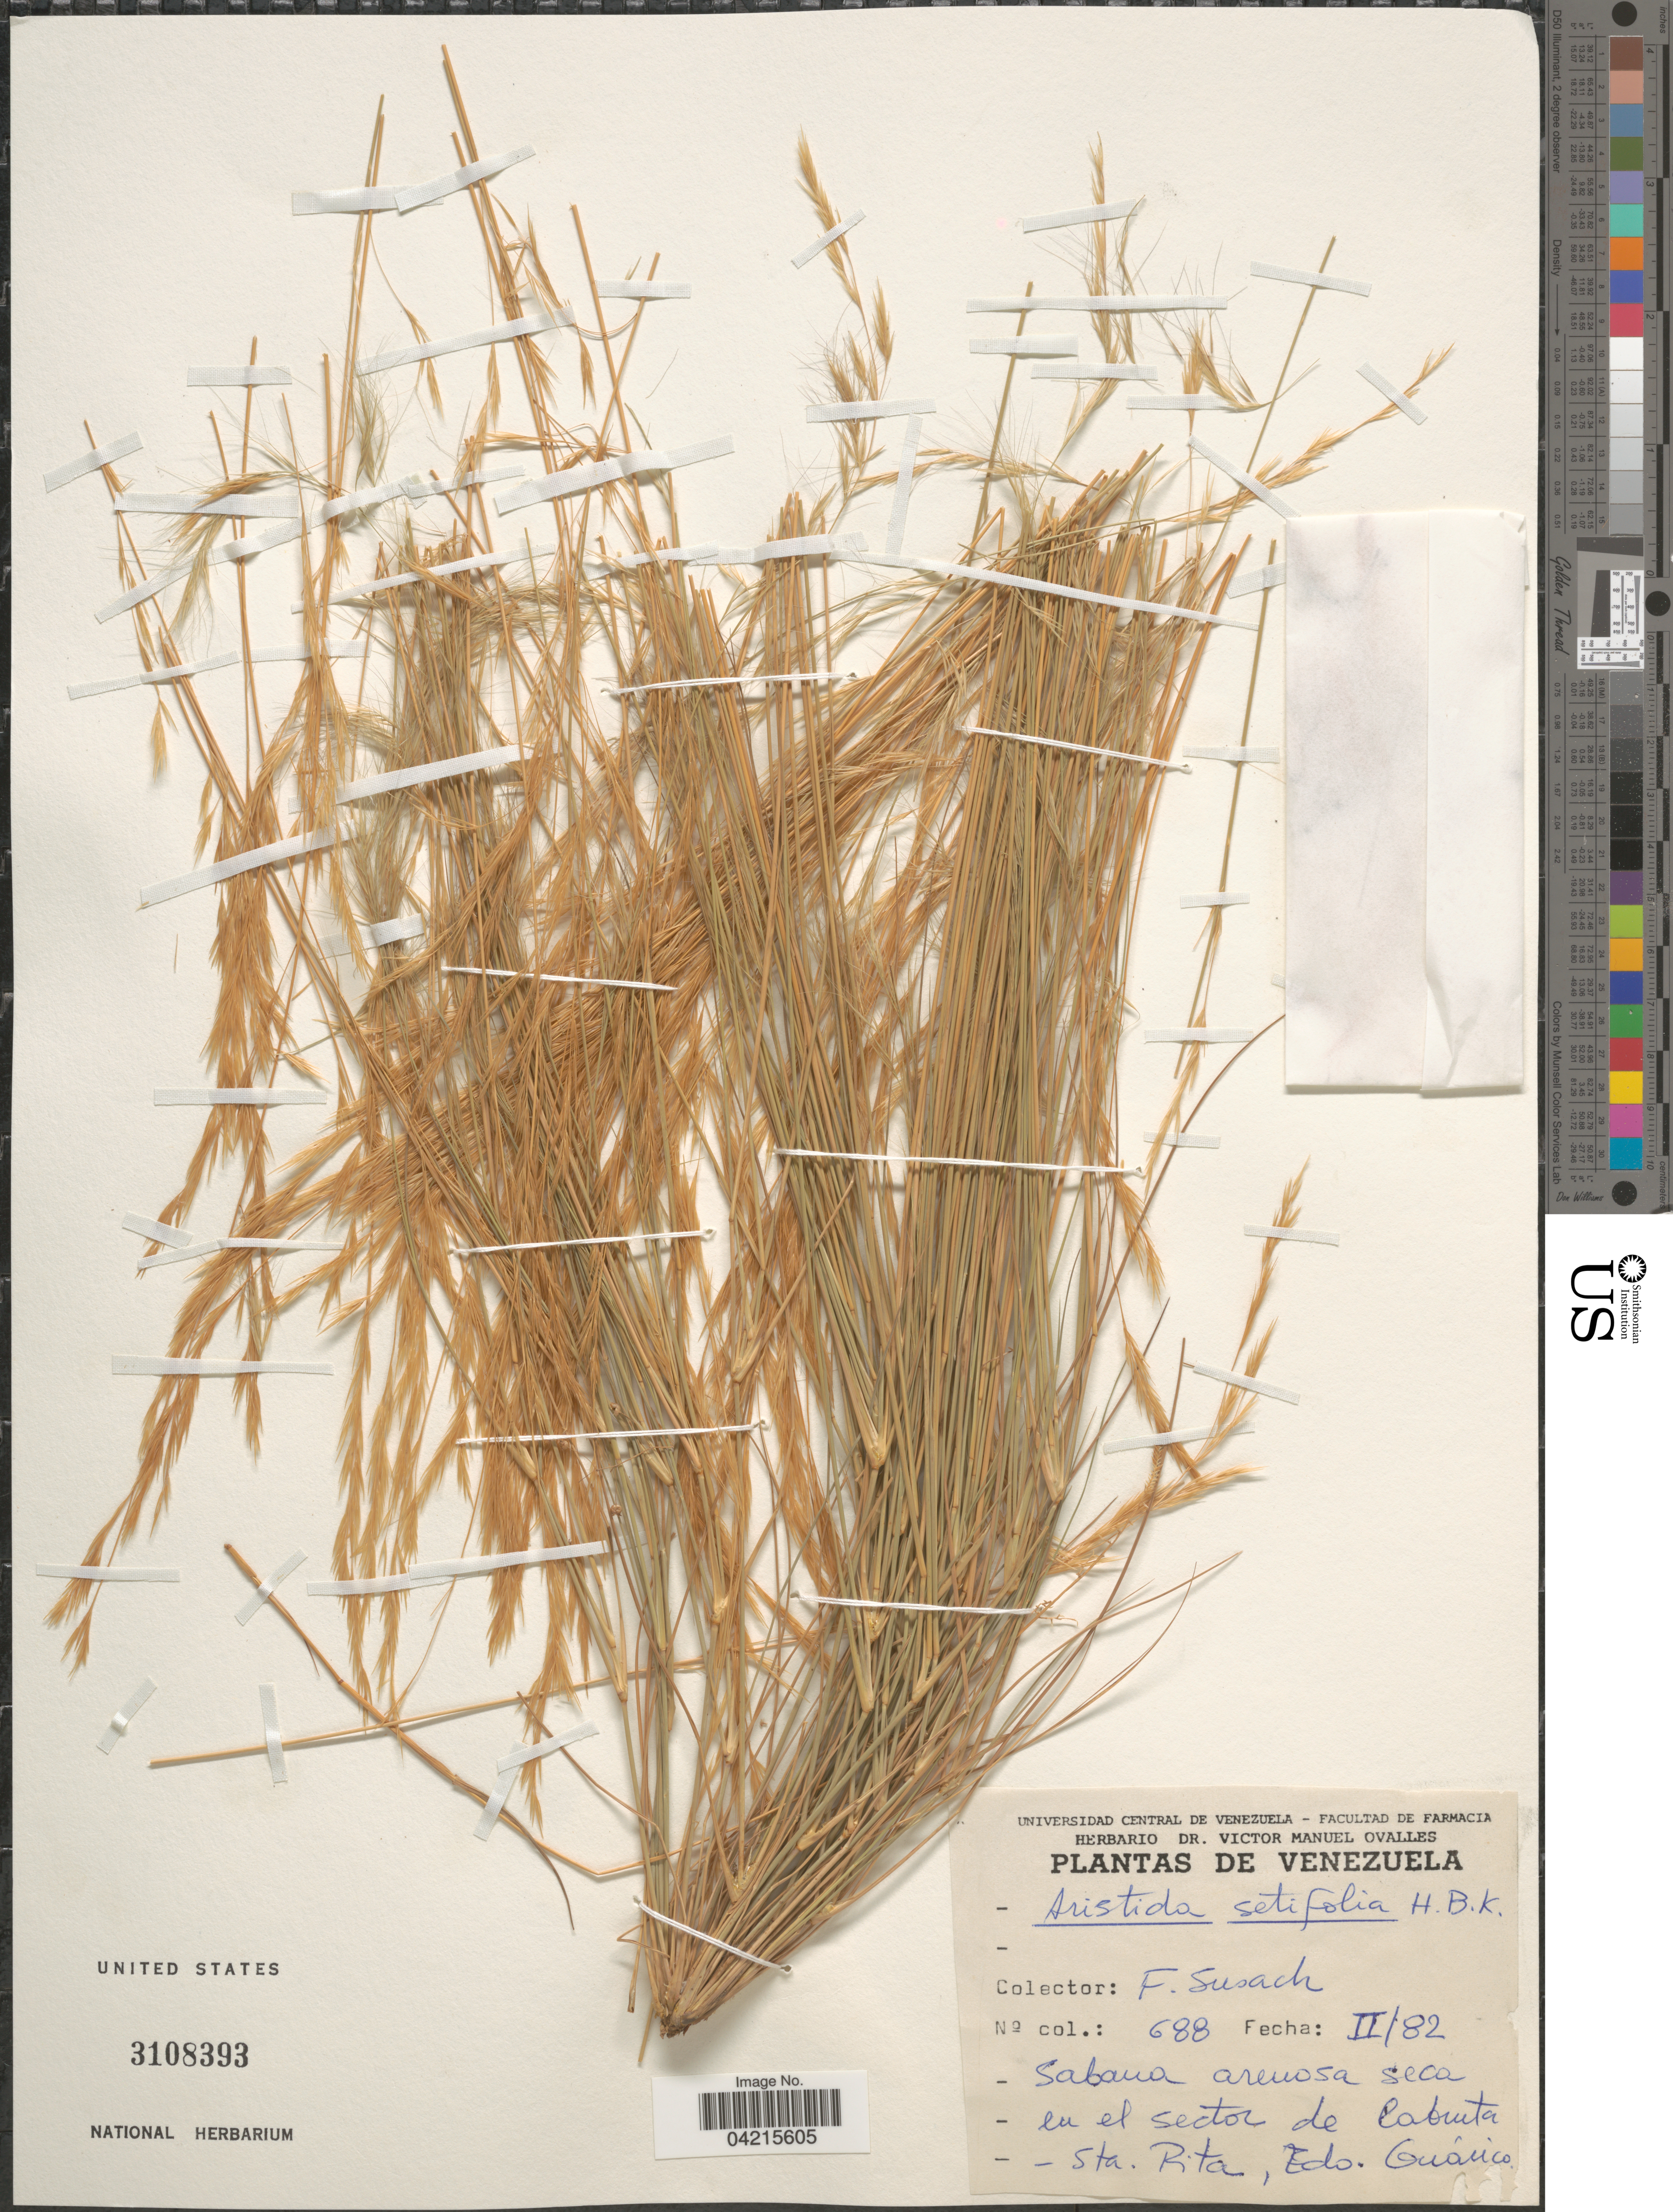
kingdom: Plantae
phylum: Tracheophyta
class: Liliopsida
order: Poales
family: Poaceae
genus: Aristida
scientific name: Aristida setifolia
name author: Kunth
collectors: F. Susach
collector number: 688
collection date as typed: Transcribed d/m/y: /2/82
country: Venezuela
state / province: Guarico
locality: Sabana arenosa seca en el Sector de Cabruta. Sta. Rita.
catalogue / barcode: US 3108393